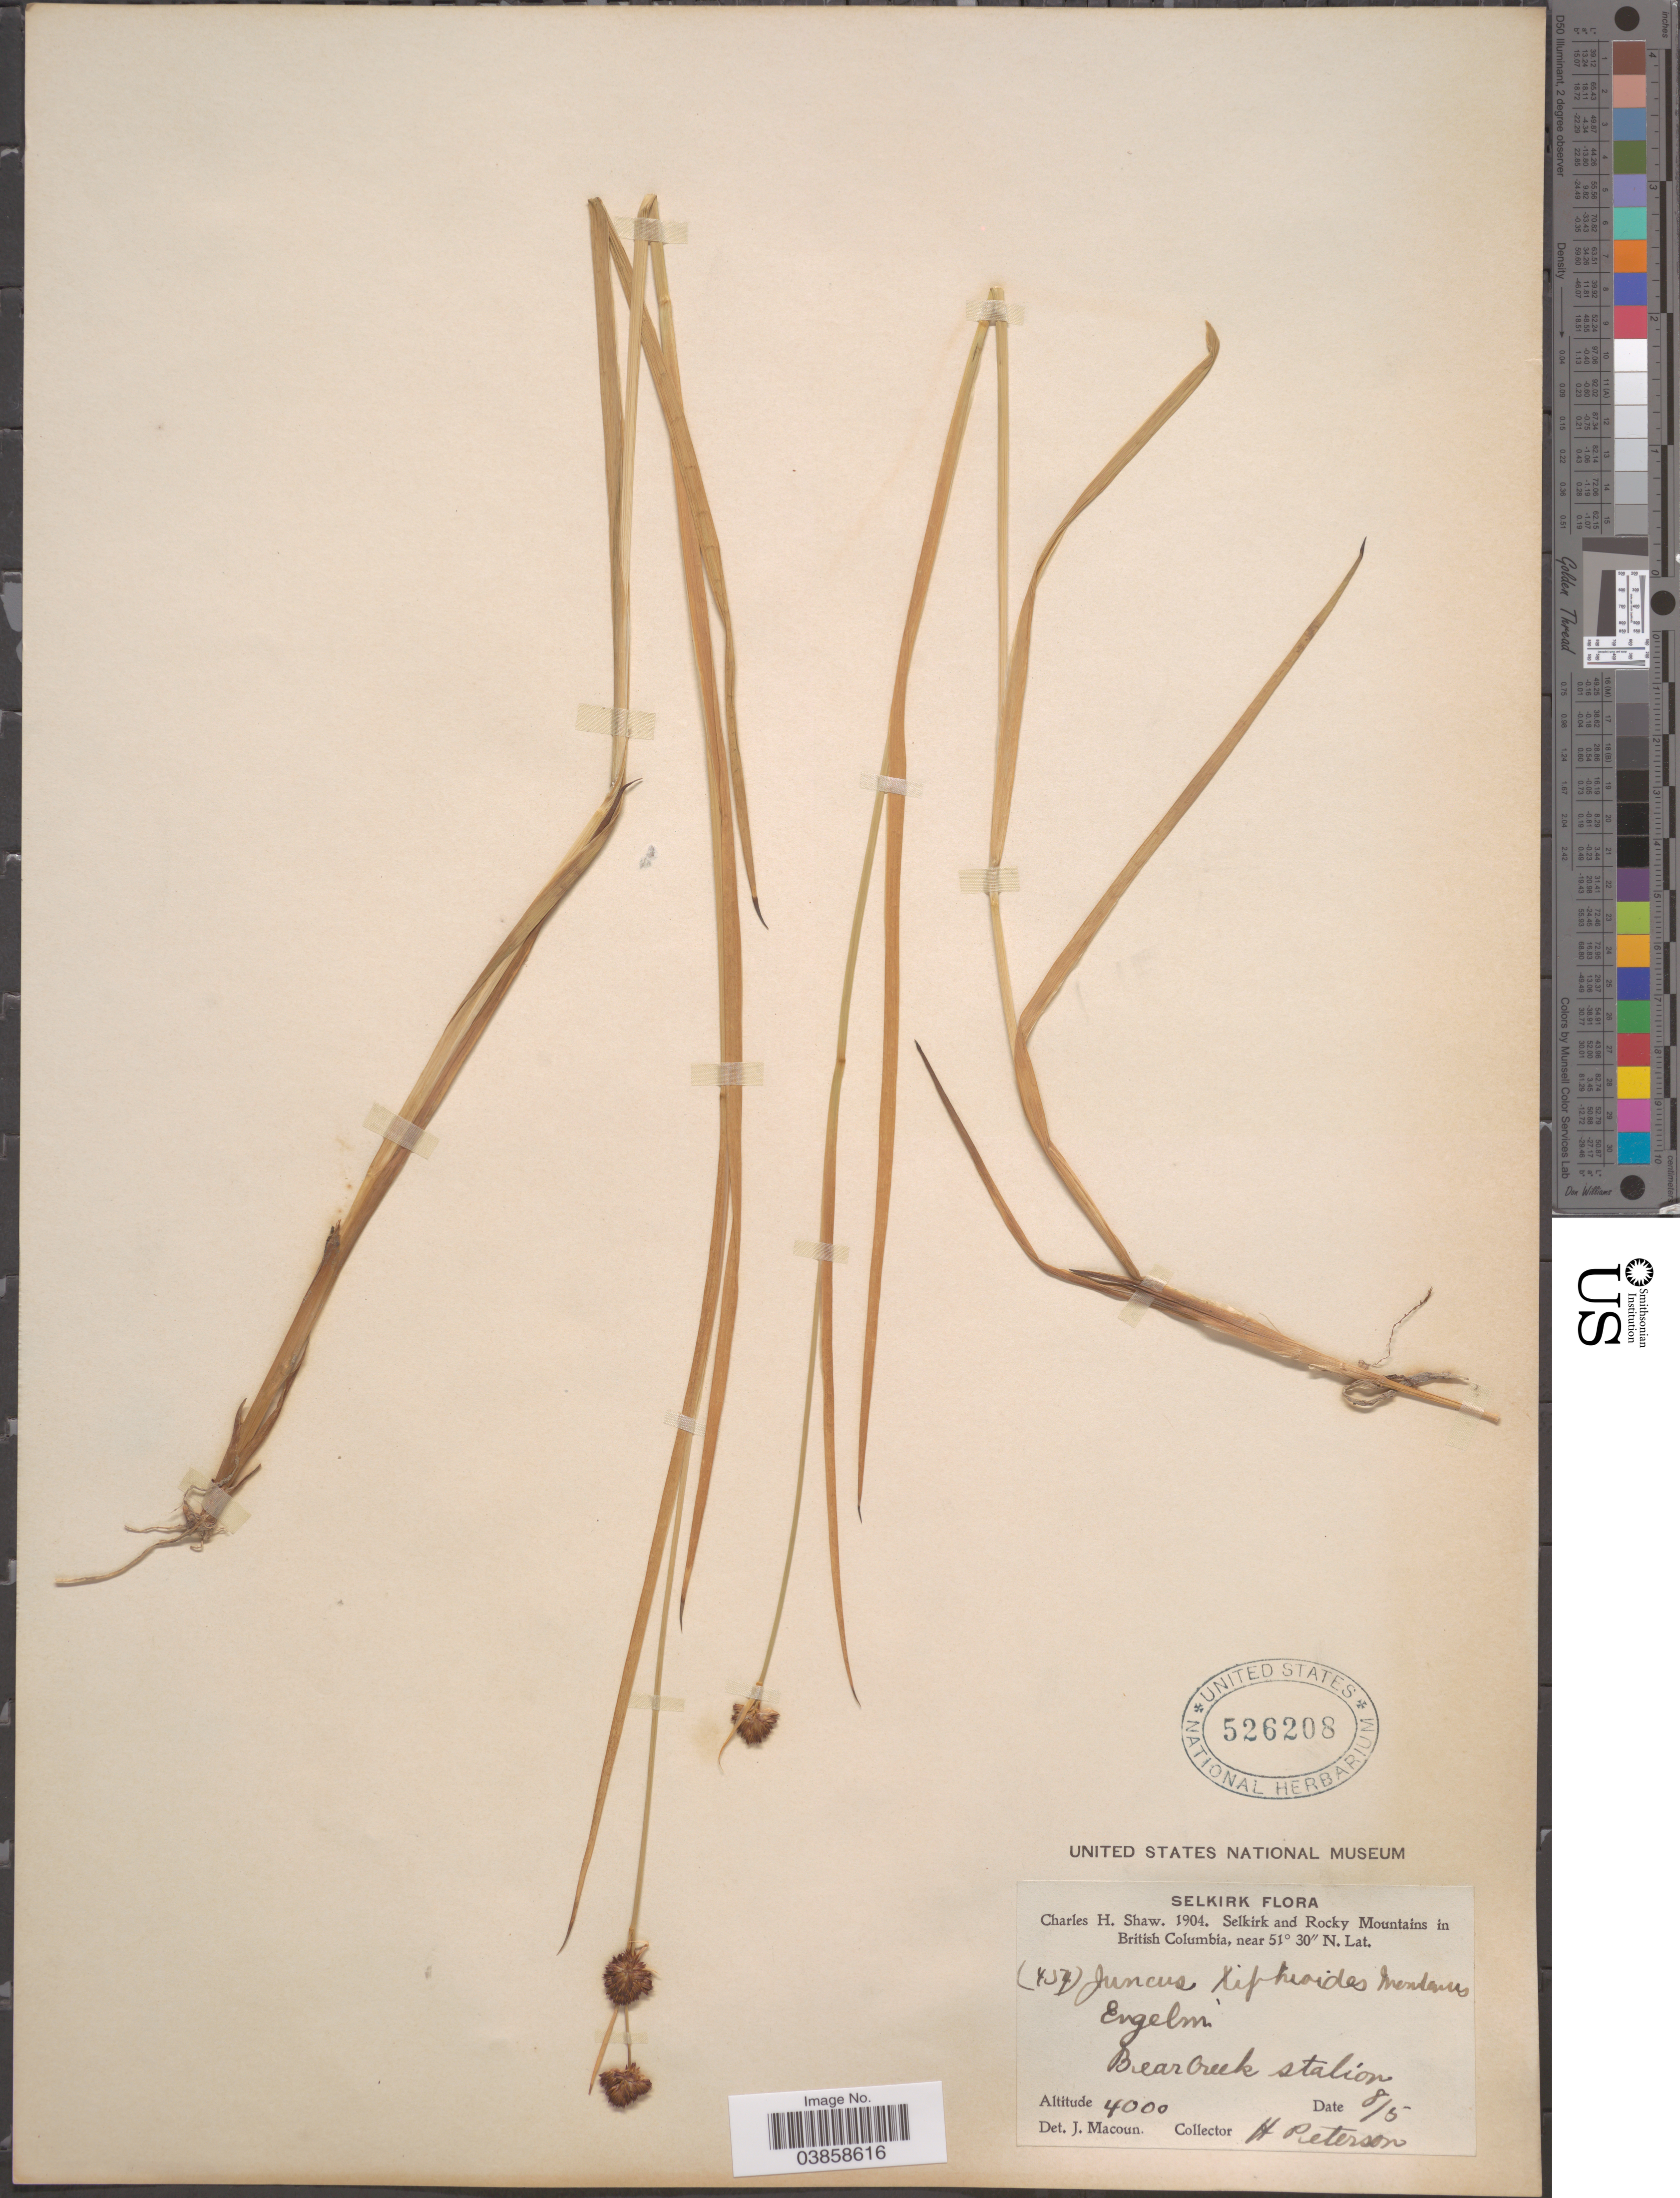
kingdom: Plantae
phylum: Tracheophyta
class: Liliopsida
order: Poales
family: Juncaceae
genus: Juncus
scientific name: Juncus xiphioides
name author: E. Mey.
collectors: H. Peterson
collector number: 454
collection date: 1904-08-05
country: Canada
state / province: British Columbia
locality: Selkirk. Selkirk and Rocky Mountains in British Columbia. Bear Creek Station.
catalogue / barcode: US 526208